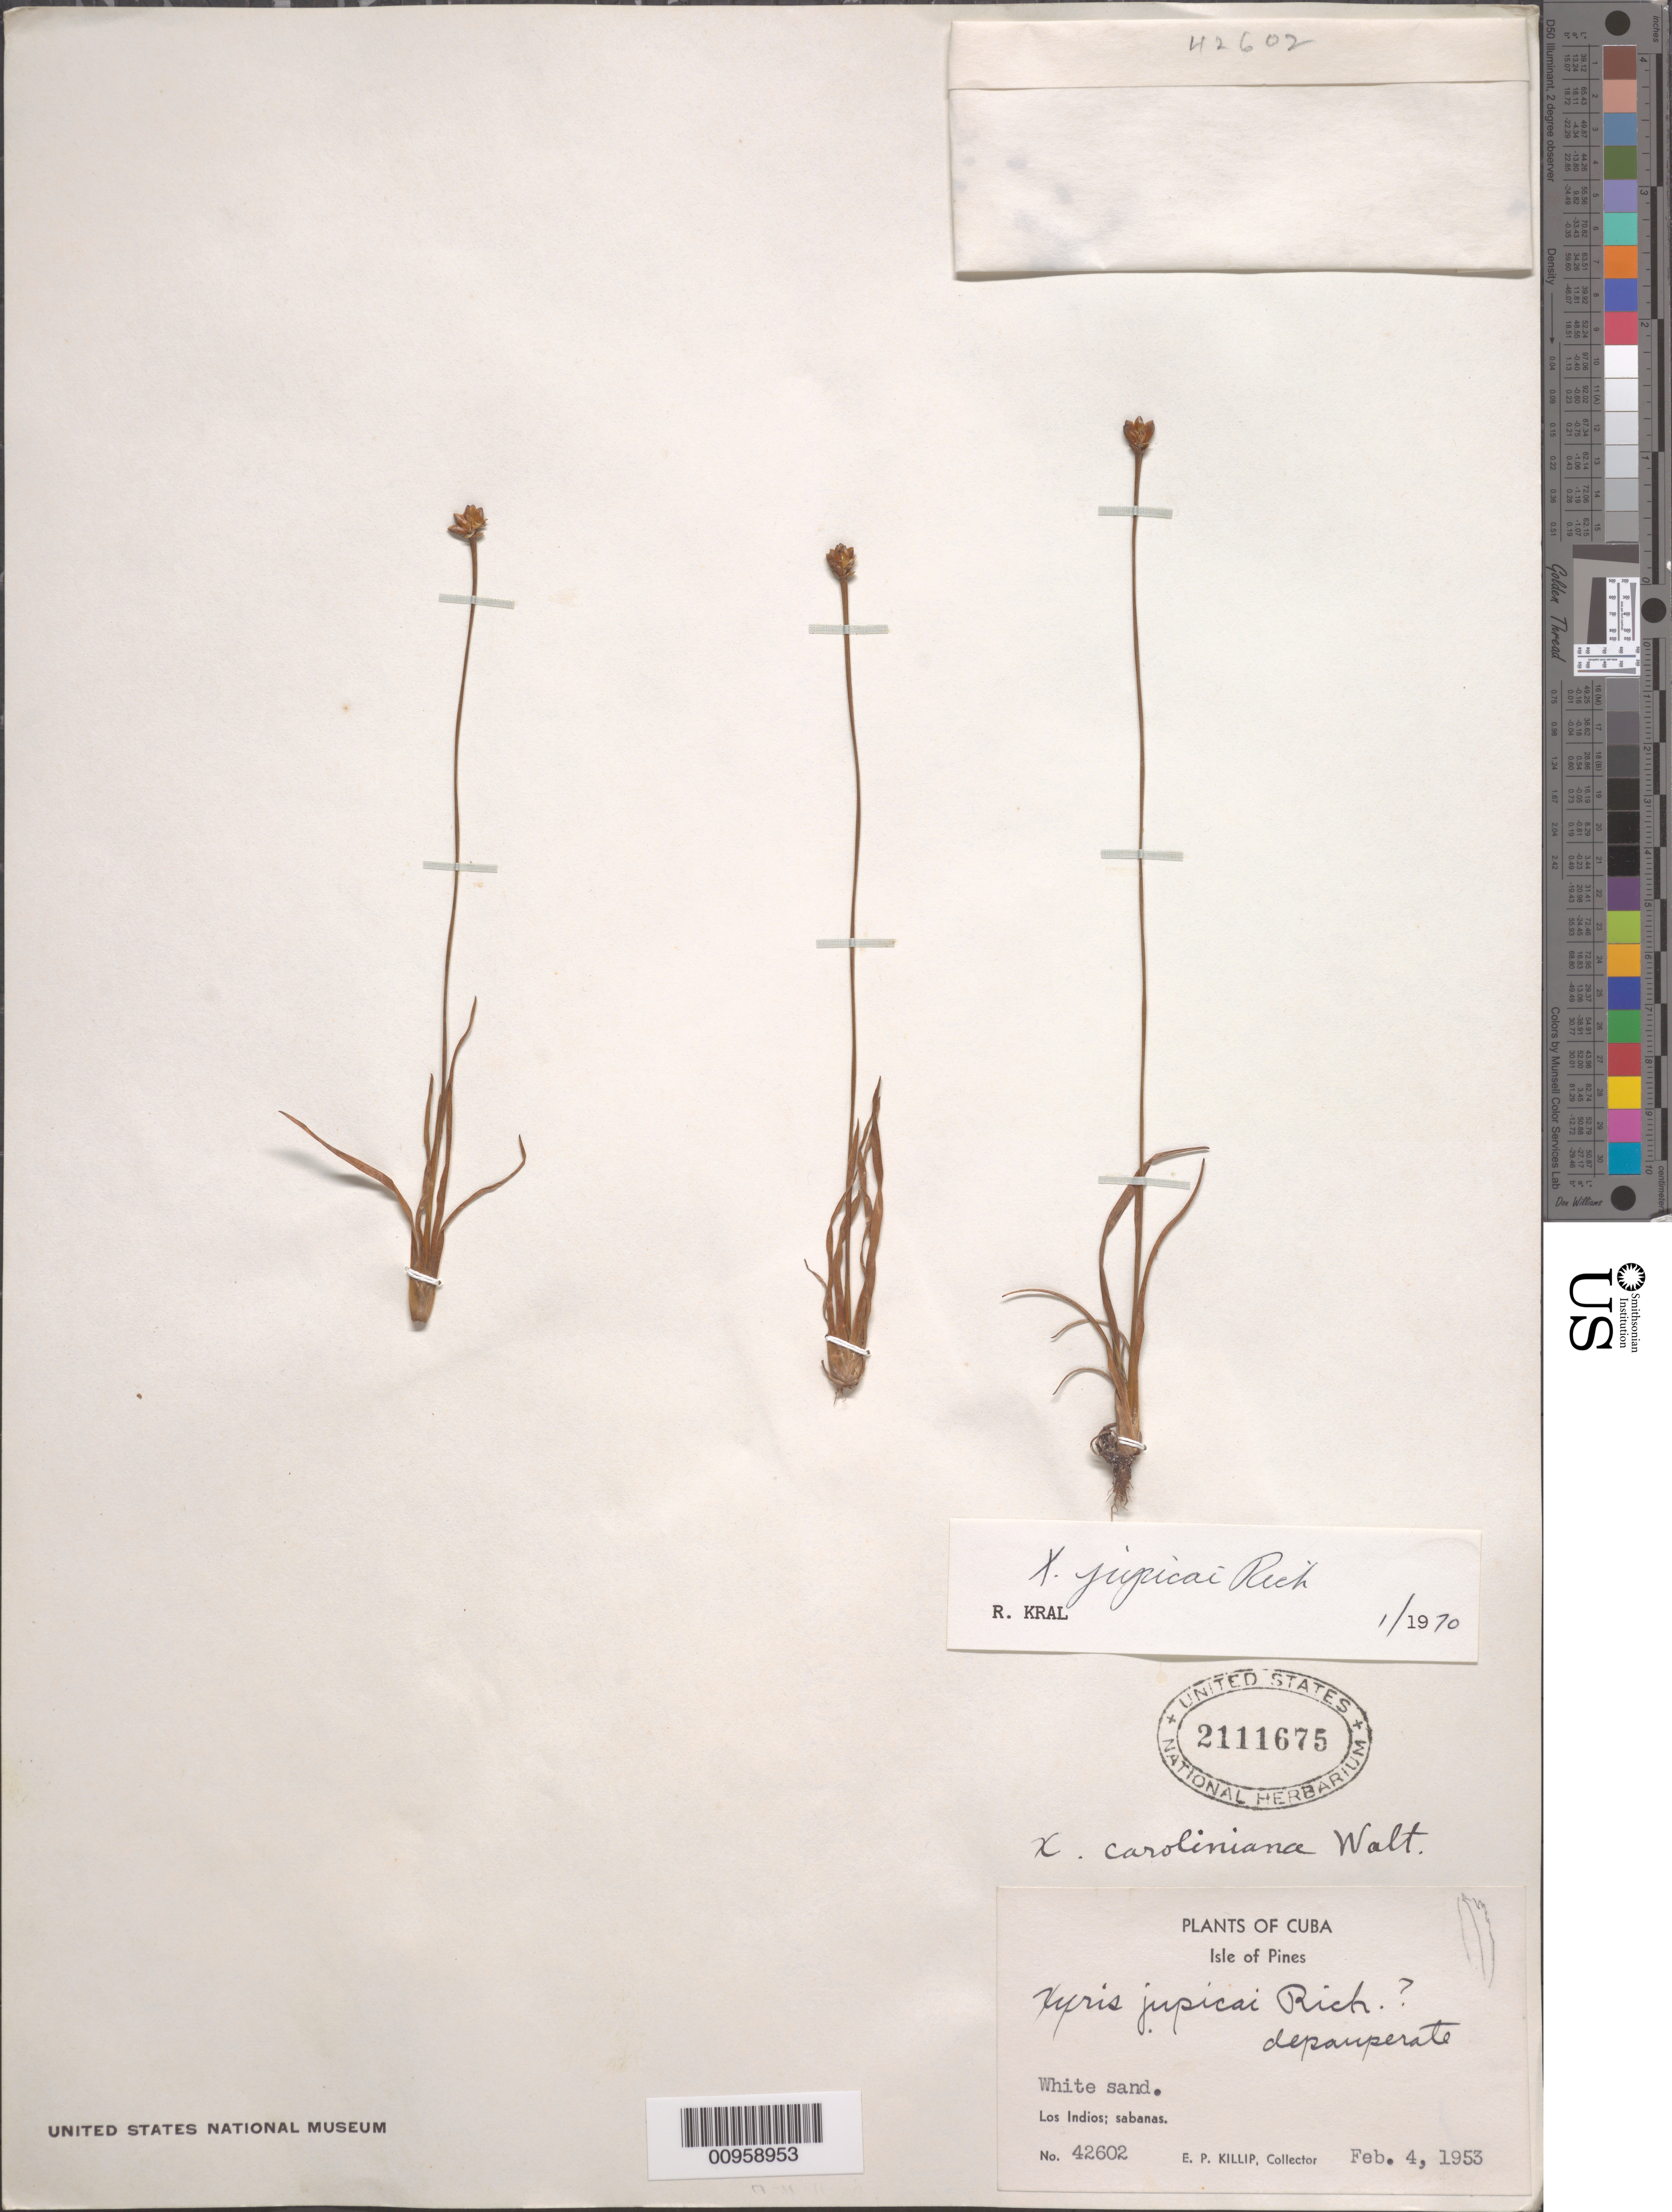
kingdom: Plantae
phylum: Tracheophyta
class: Liliopsida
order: Poales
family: Xyridaceae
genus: Xyris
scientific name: Xyris jupicai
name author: Rich.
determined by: Kral, Robert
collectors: E. P. Killip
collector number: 42602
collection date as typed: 04 Feb 1953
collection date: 1953-02-04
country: Cuba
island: Isla de la Juventud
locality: Los Indios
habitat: White sand sabanas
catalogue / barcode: US 2111675